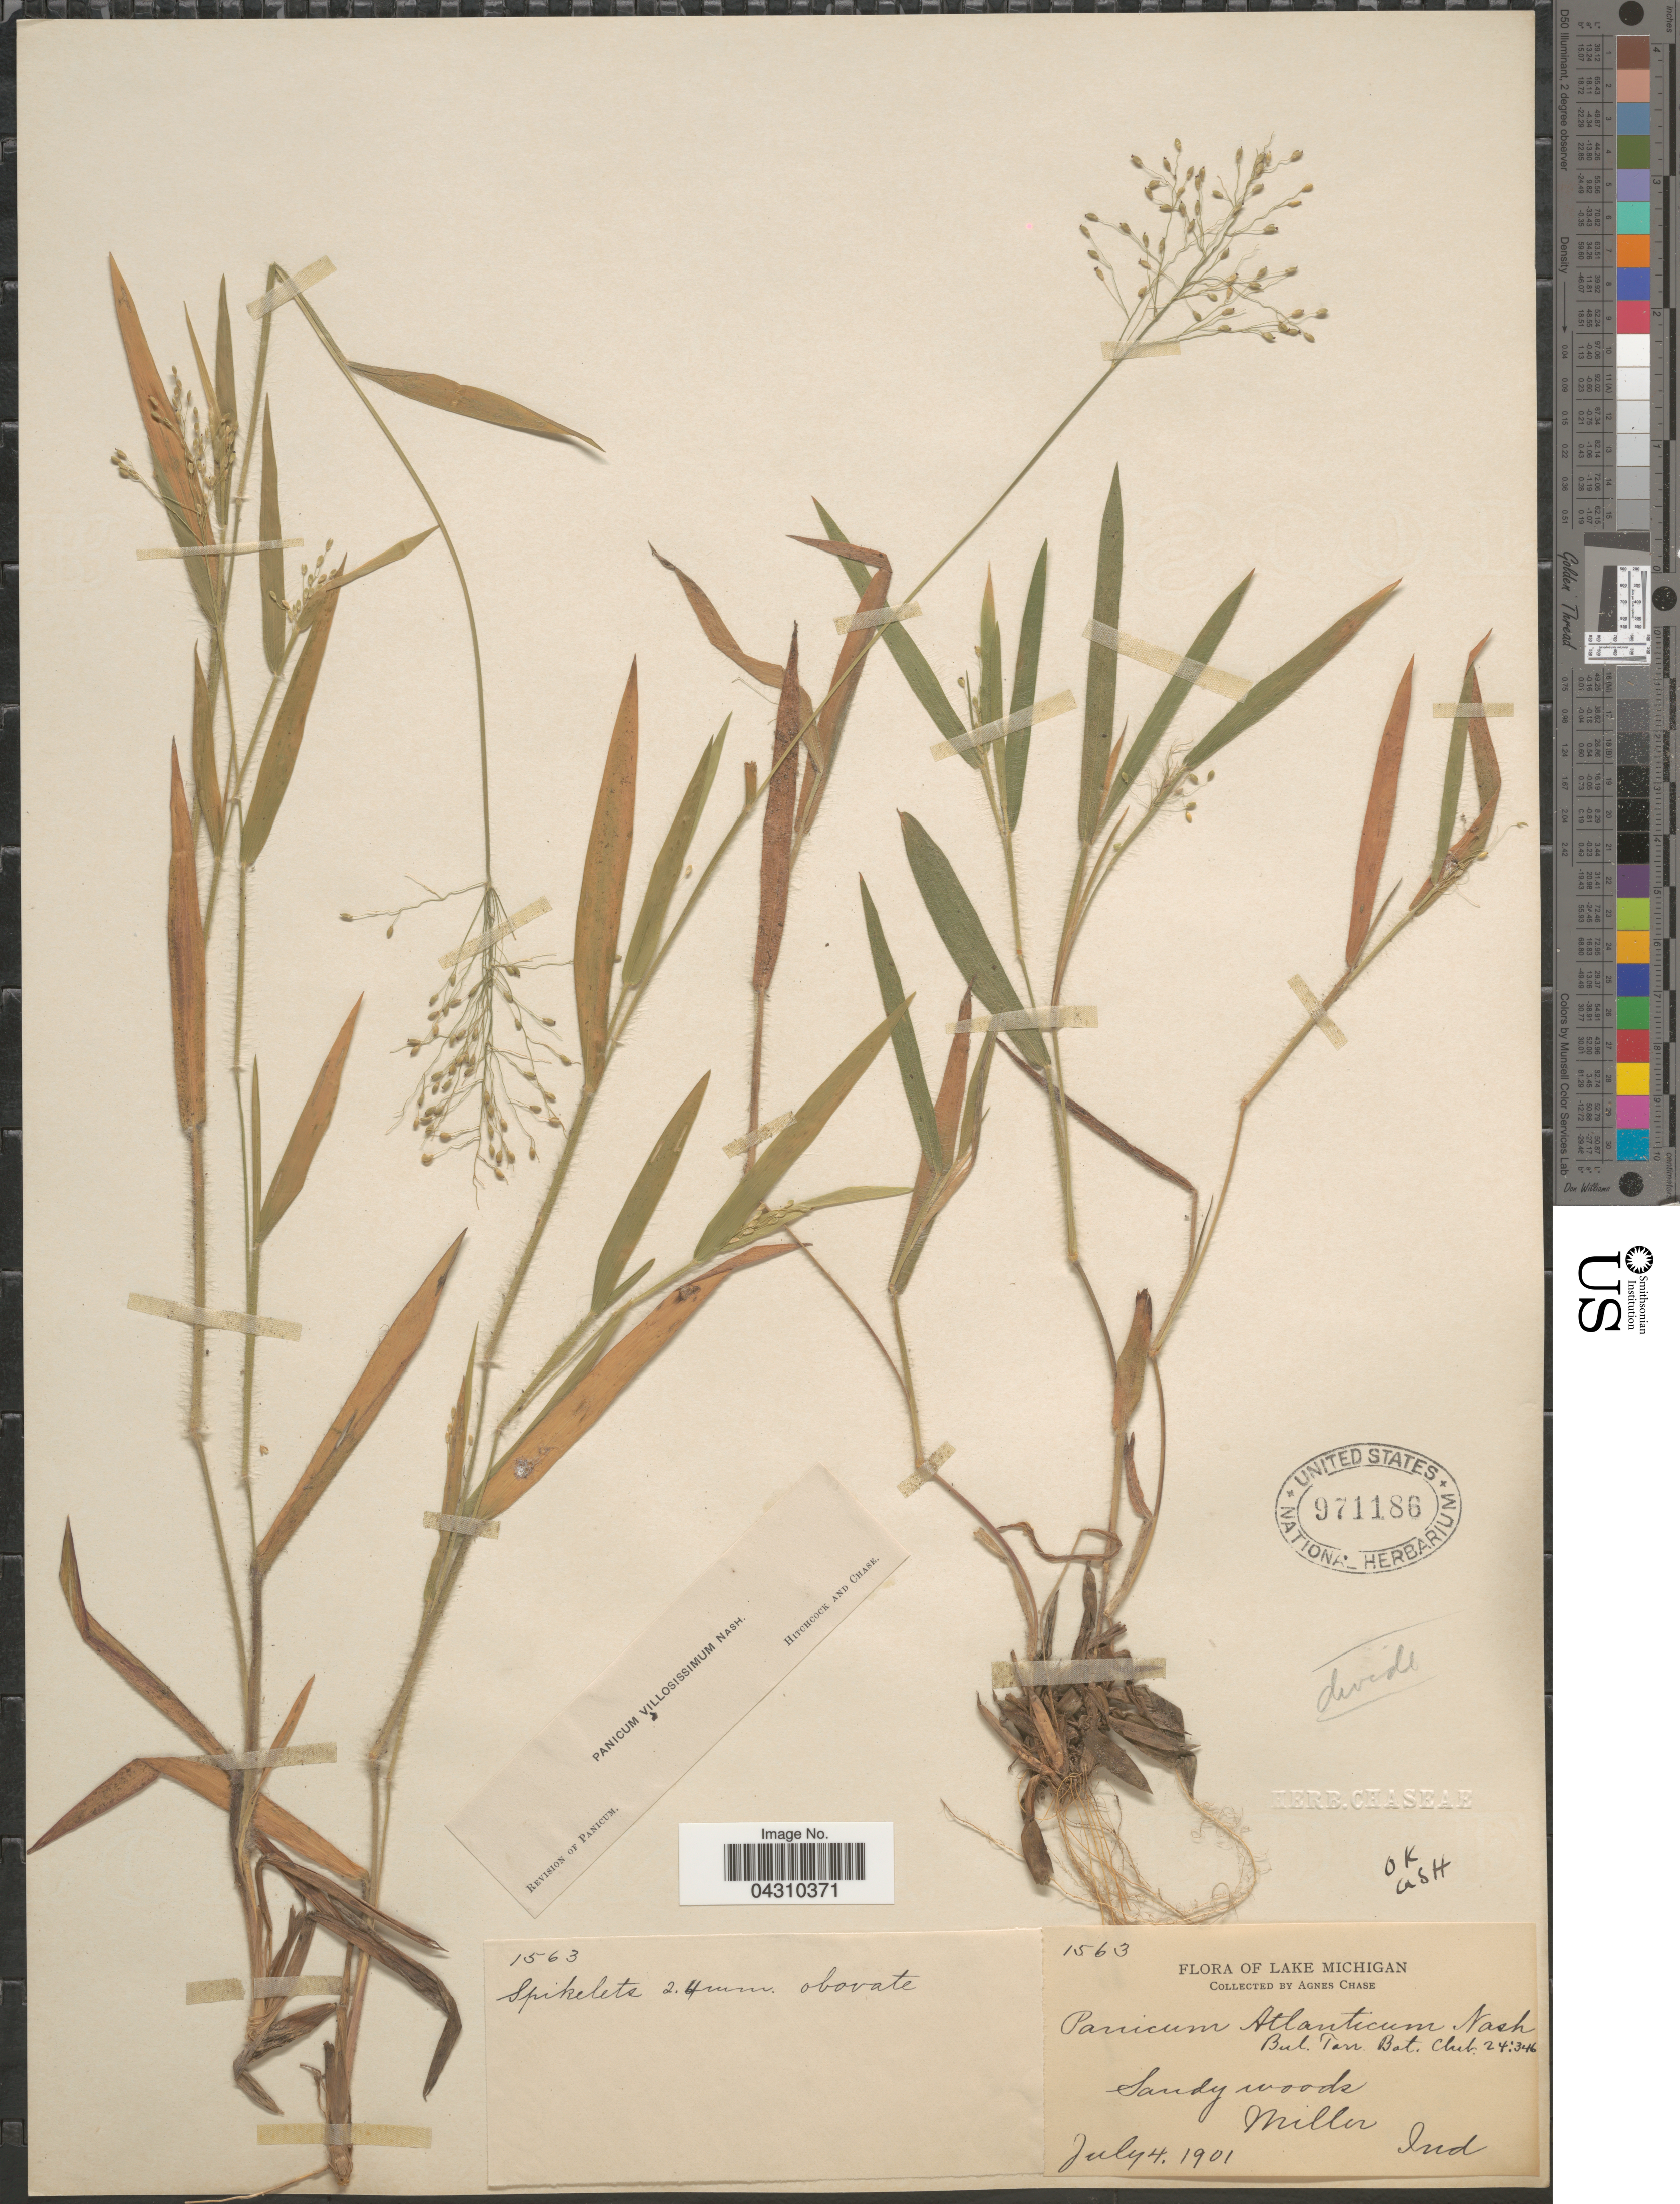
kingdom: Plantae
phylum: Tracheophyta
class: Liliopsida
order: Poales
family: Poaceae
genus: Dichanthelium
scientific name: Dichanthelium acuminatum var. acuminatum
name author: (Sw.) Gould & C.A. Clark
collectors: A. Chase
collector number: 1563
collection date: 1901-07-04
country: United States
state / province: Indiana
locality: Lake Michigan. Sandy woods, Miller.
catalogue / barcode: US 971186